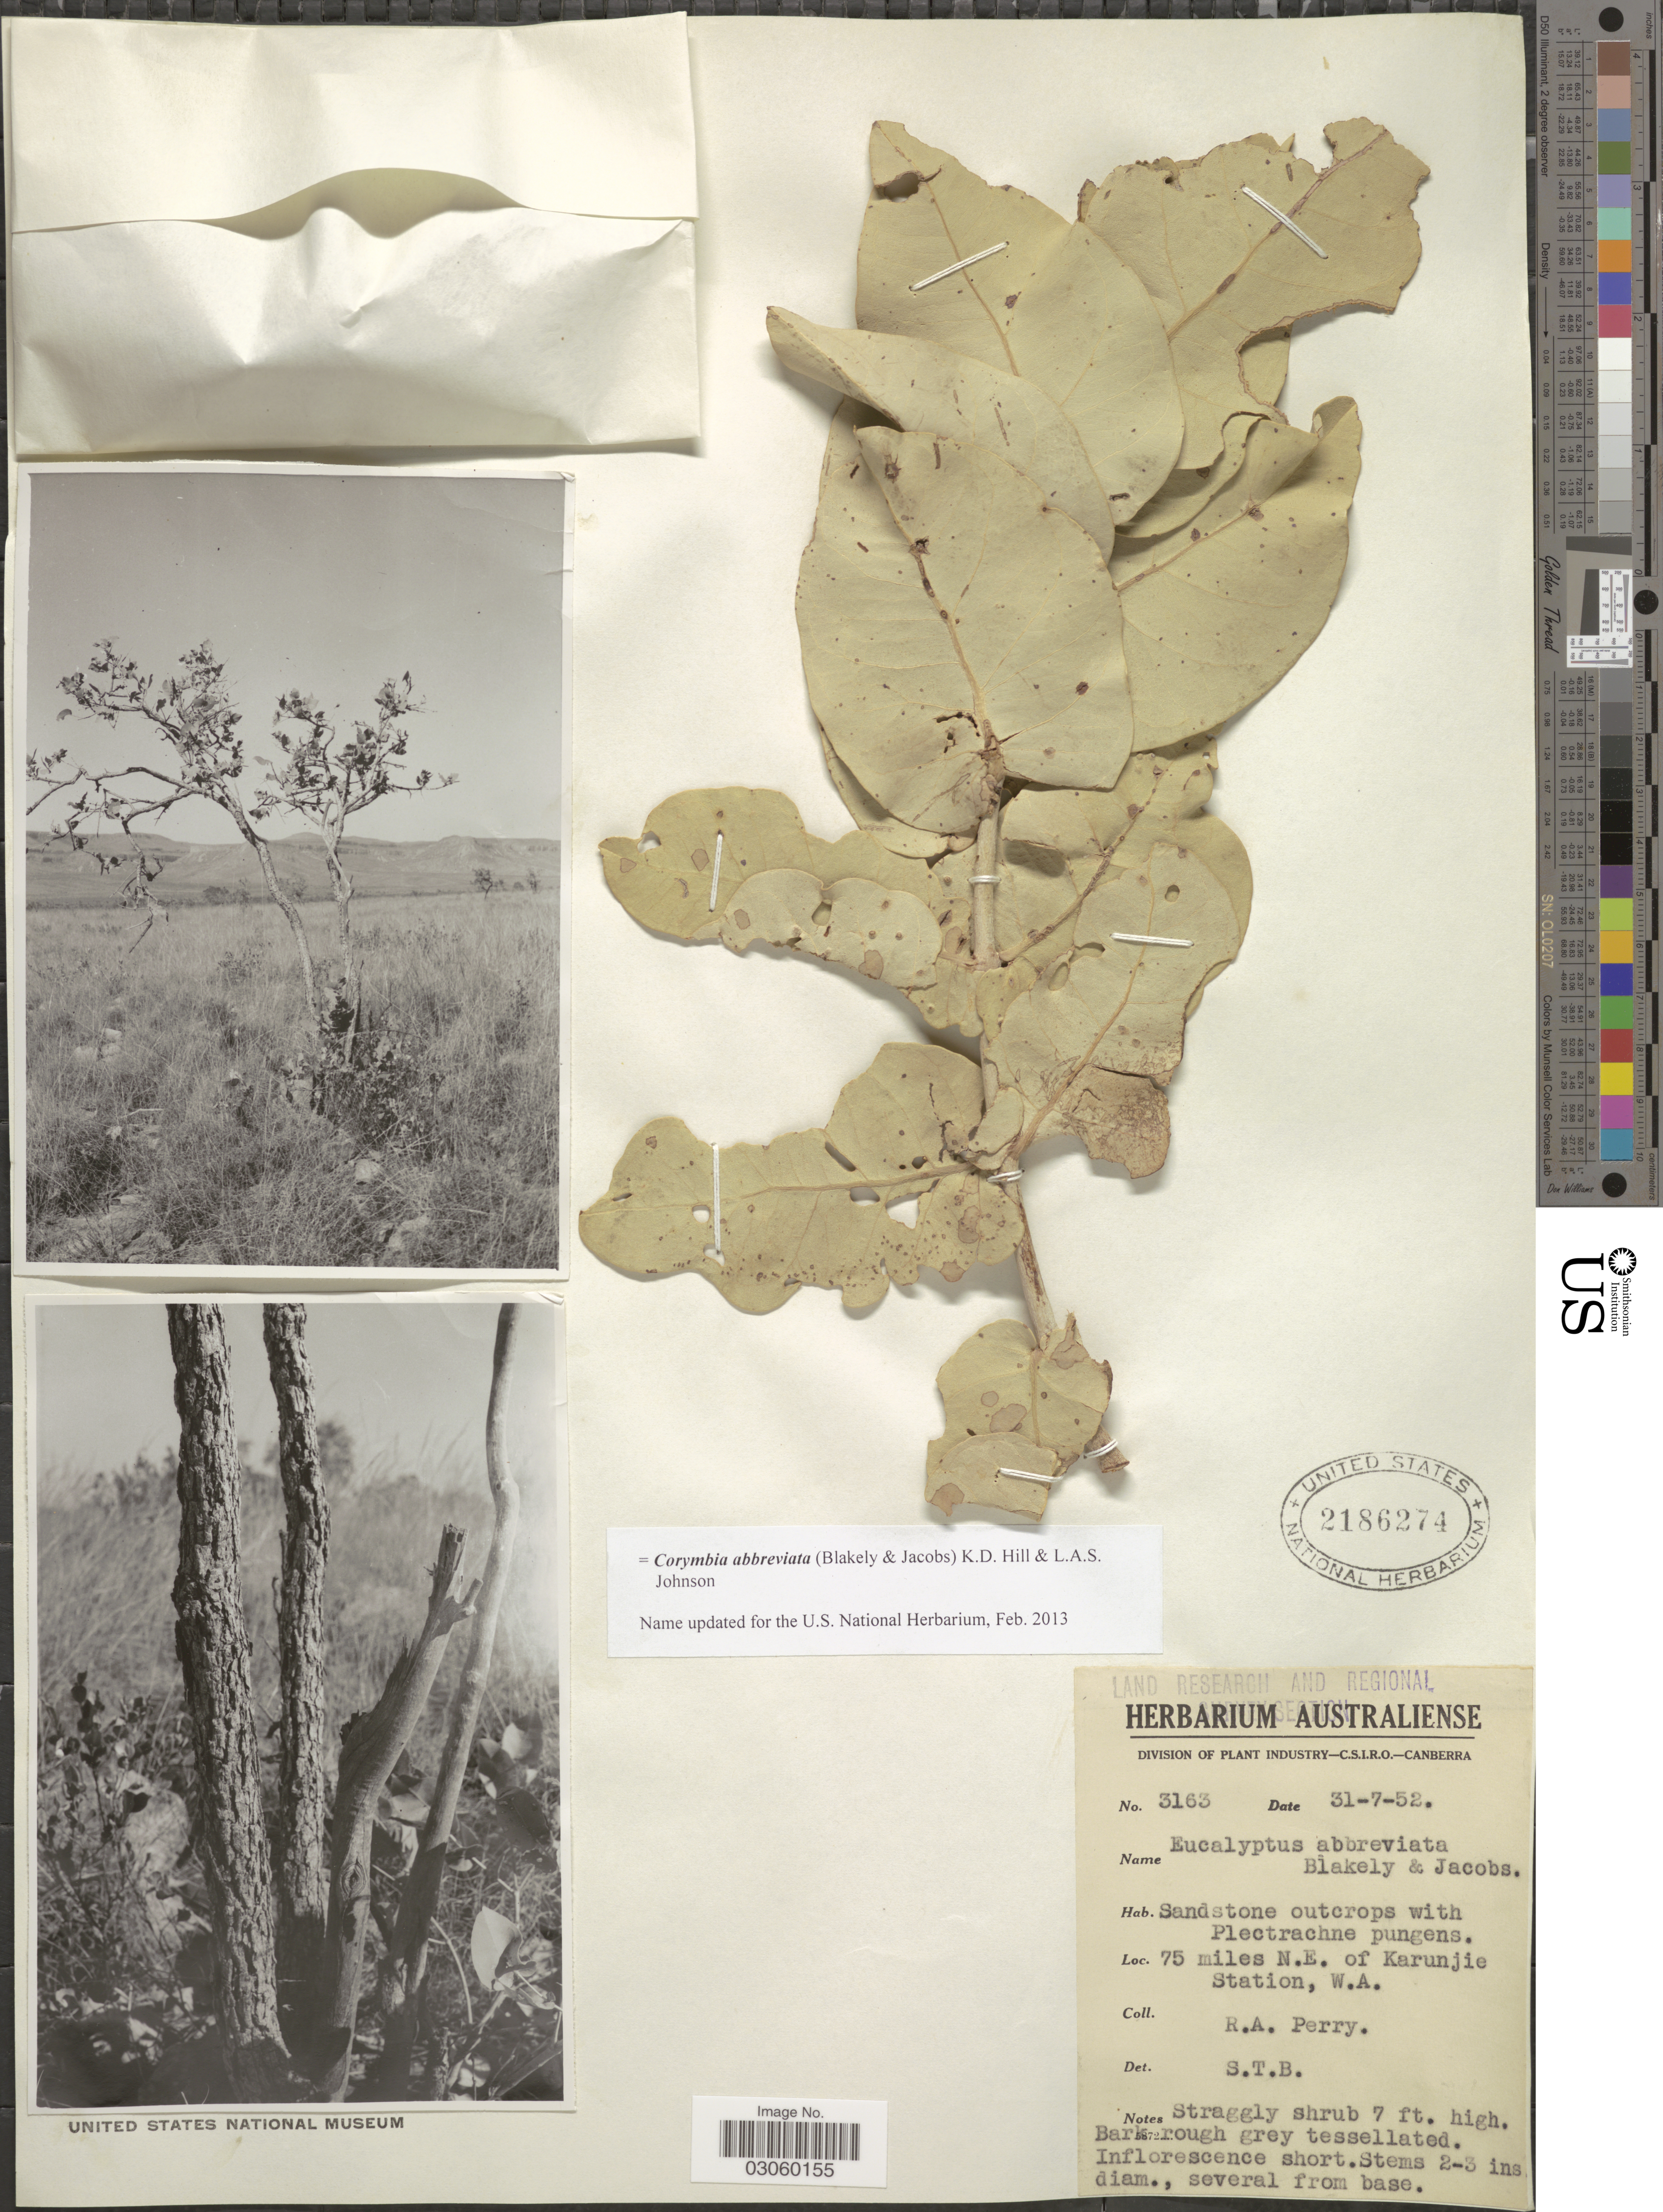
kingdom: Plantae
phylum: Tracheophyta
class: Magnoliopsida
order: Myrtales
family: Myrtaceae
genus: Corymbia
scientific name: Corymbia abbreviata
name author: (Blakely & Jacobs) K.D. Hill & L.A.S. Johnson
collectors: Perry, R. A.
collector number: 3163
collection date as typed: Transcribed d/m/y: 31/7/52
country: Australia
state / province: Western Australia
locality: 75 miles N.E. of Karunjie Station.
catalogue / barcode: US 2186274